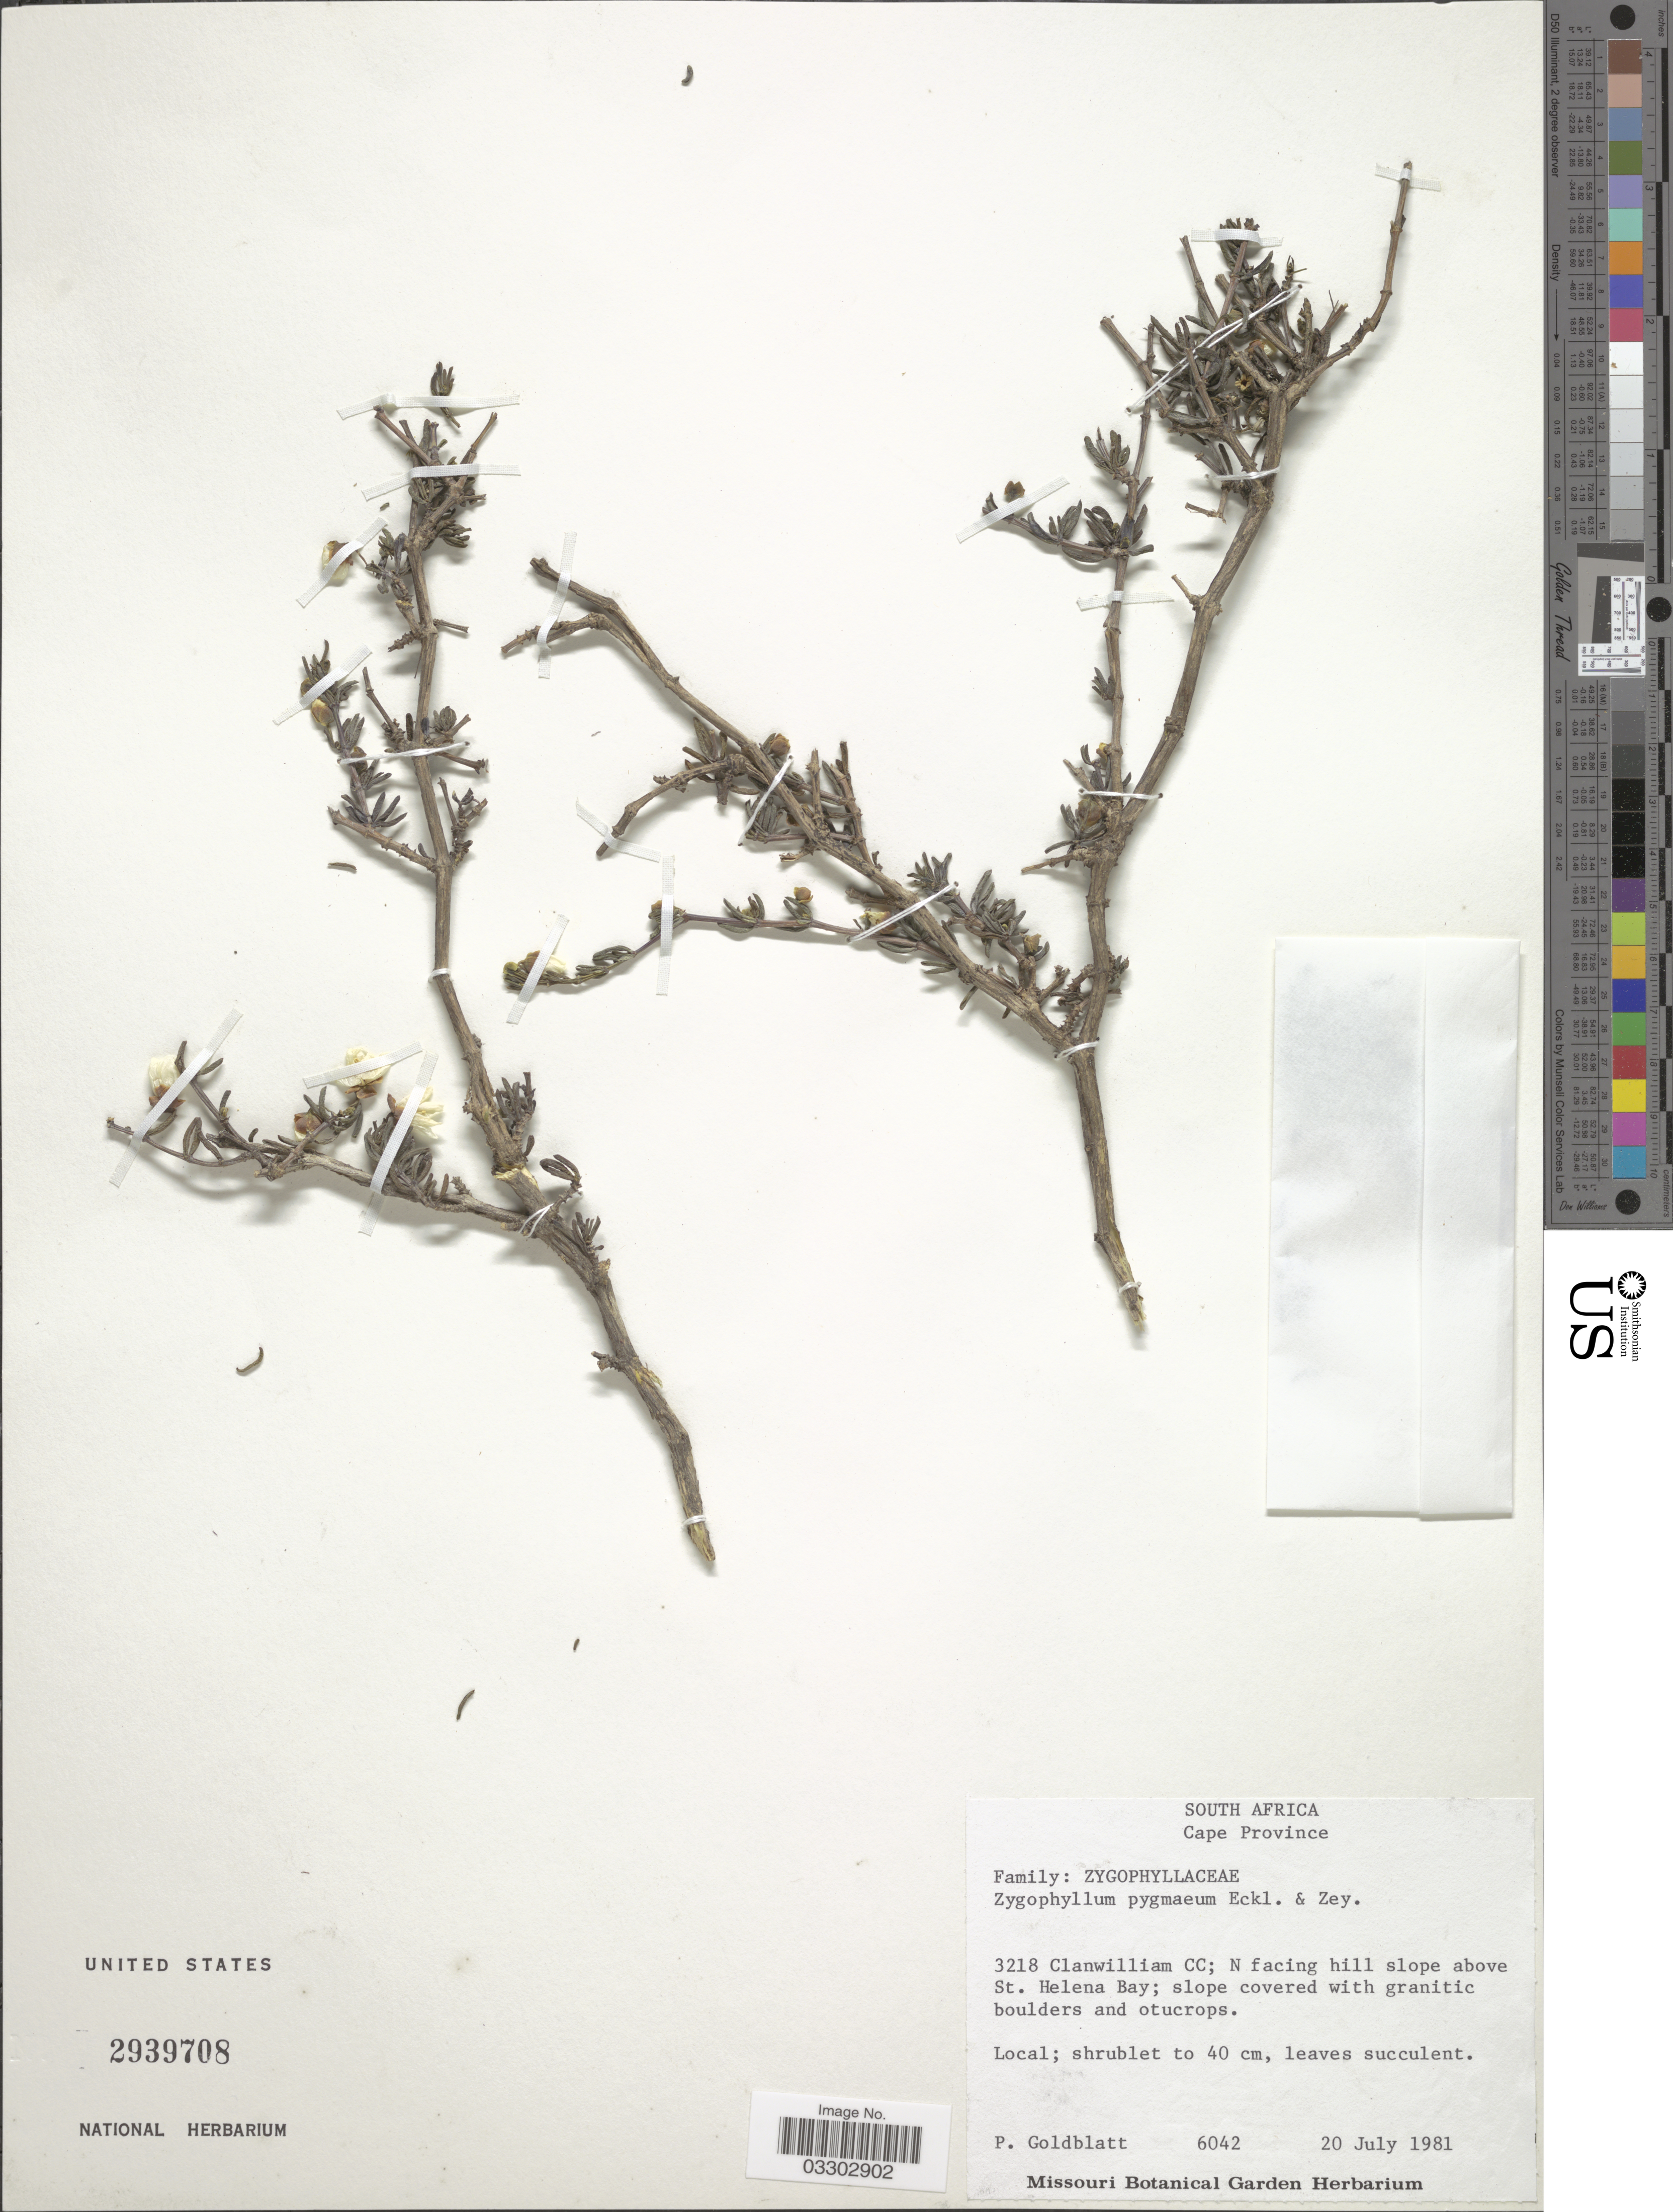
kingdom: Plantae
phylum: Tracheophyta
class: Magnoliopsida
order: Zygophyllales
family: Zygophyllaceae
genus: Zygophyllum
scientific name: Zygophyllum pygmaeum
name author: Eckl. & Zeyh.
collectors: P. Goldblatt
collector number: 6042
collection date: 1981-07-20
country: South Africa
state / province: Western Cape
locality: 3218 Clanwilliam CC; N facing hill slope above St. Helena Bay.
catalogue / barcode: US 2939708